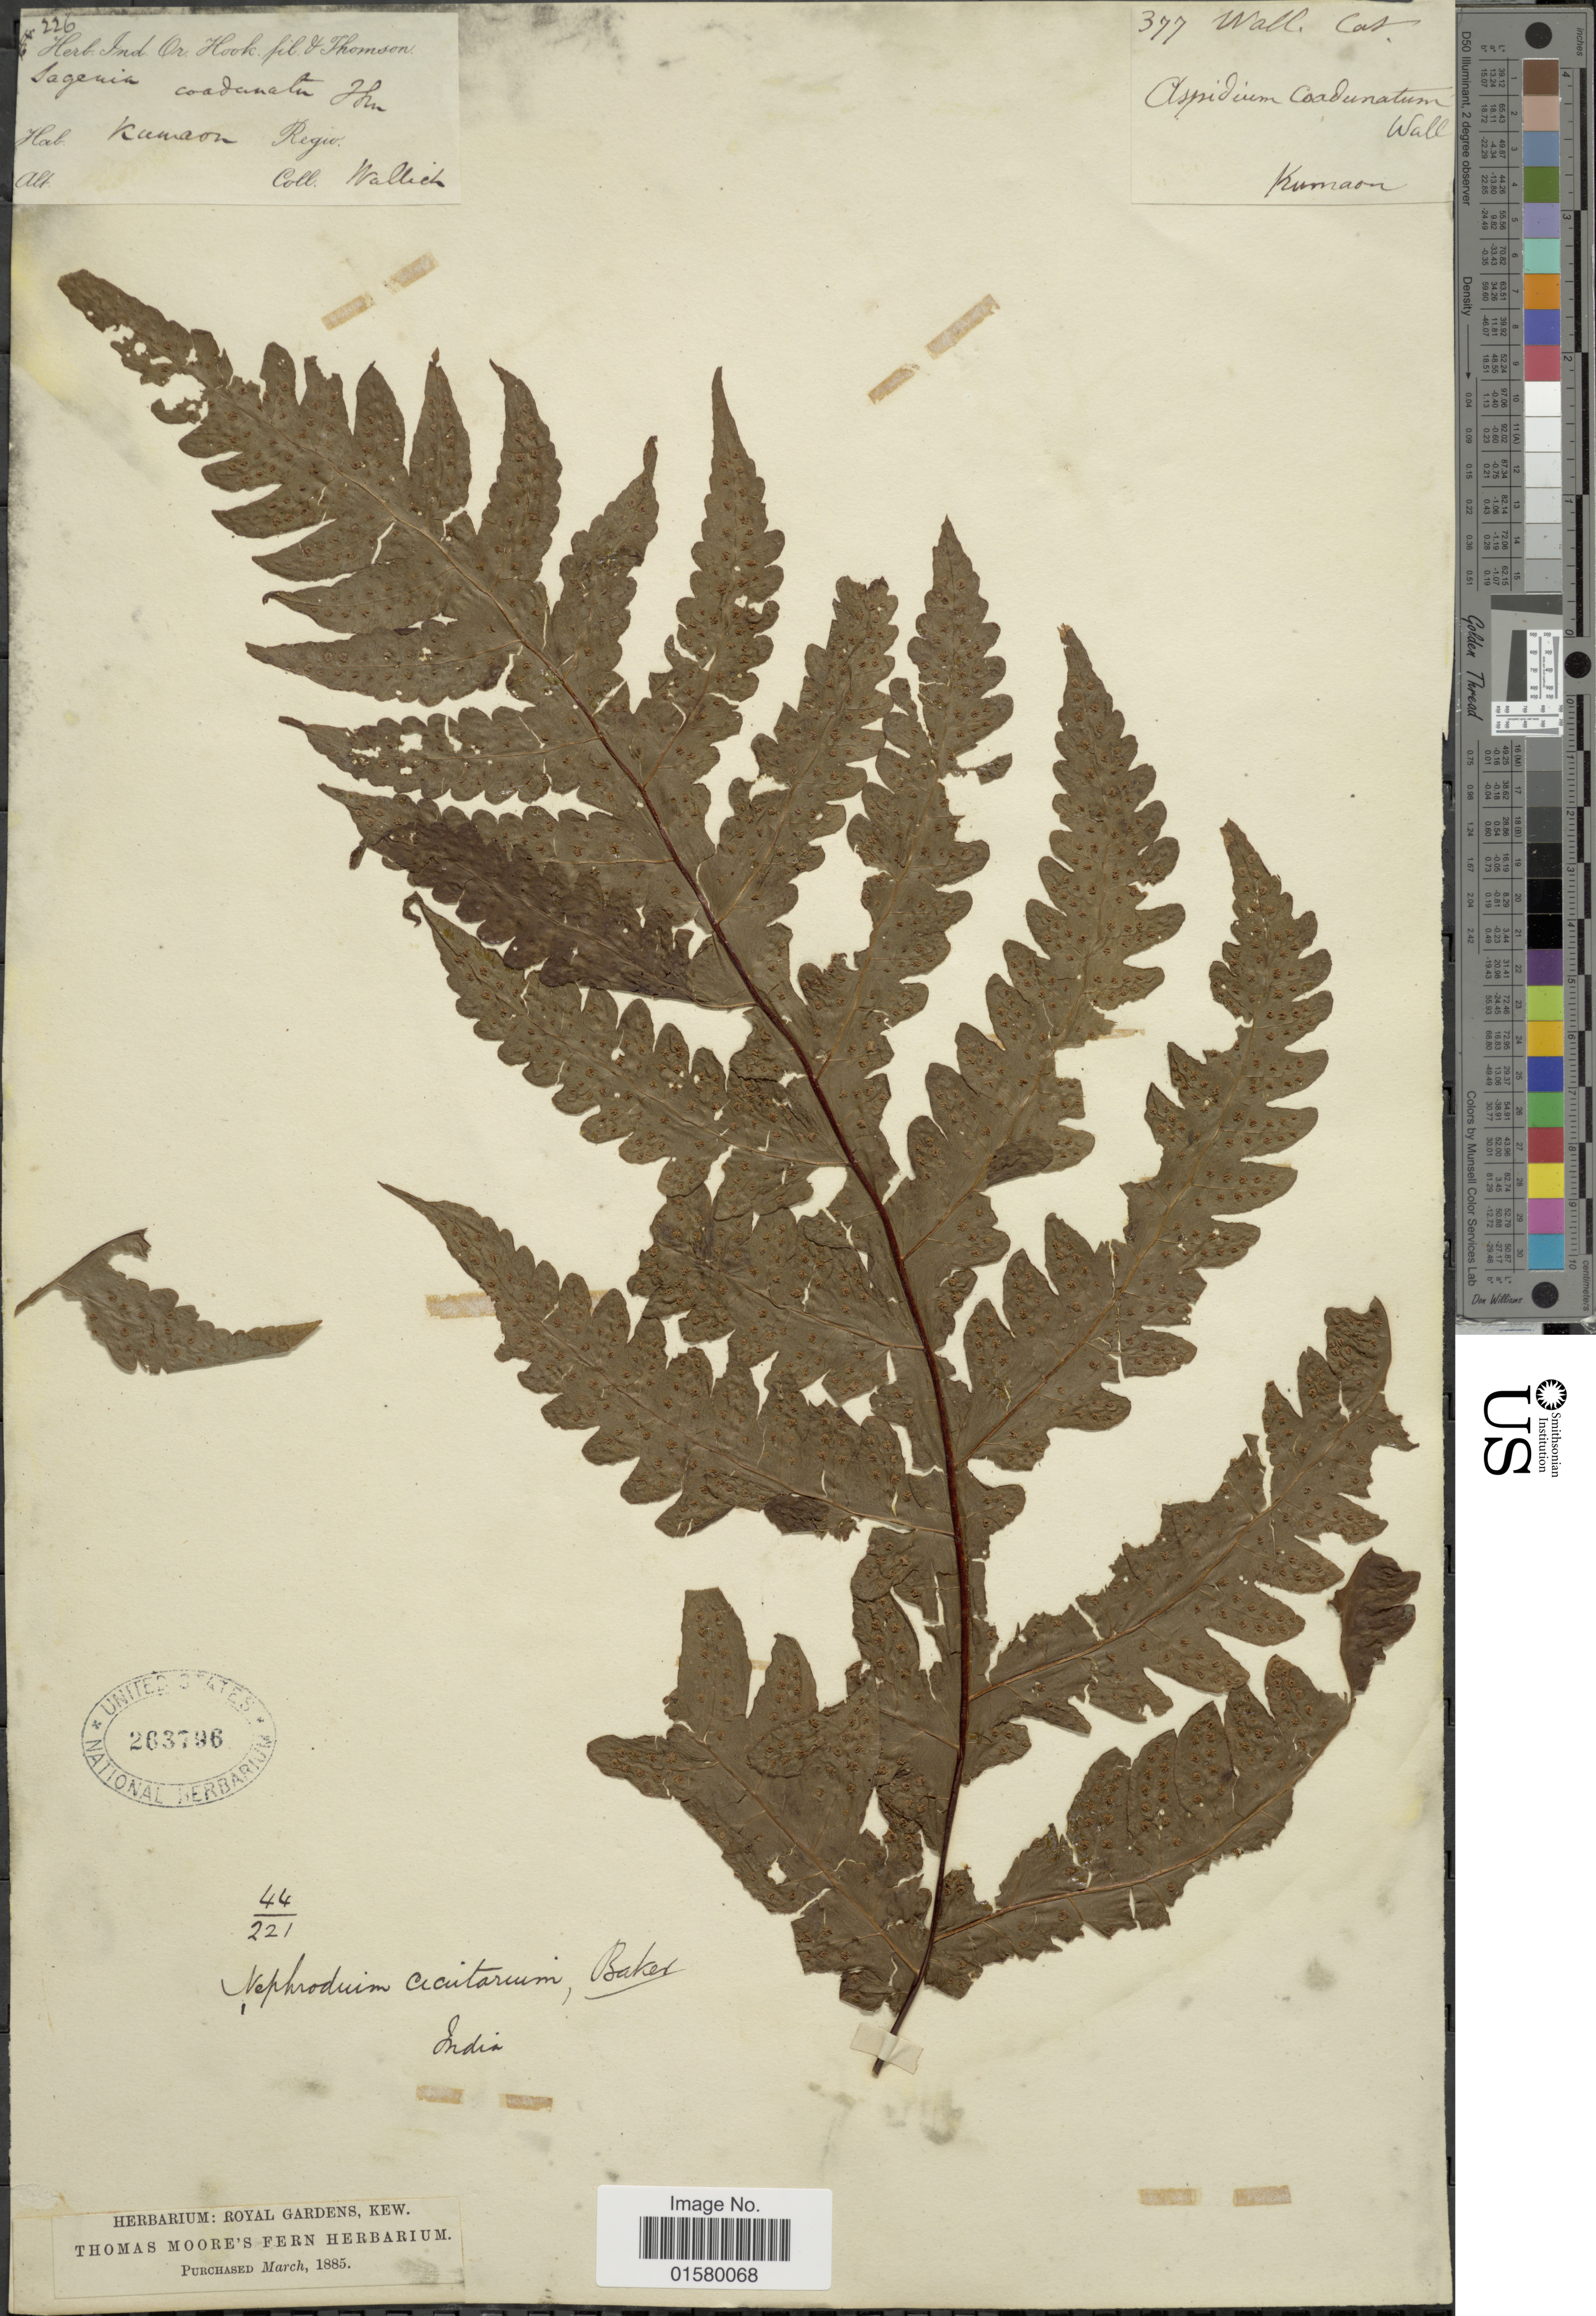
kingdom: Plantae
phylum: Tracheophyta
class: Polypodiopsida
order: Polypodiales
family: Tectariaceae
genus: Tectaria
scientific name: Tectaria coadunata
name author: (J. Sm.) C. Chr.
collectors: -- Wallich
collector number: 226/377/44/221*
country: India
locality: Kumaon Regio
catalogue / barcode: US 263796